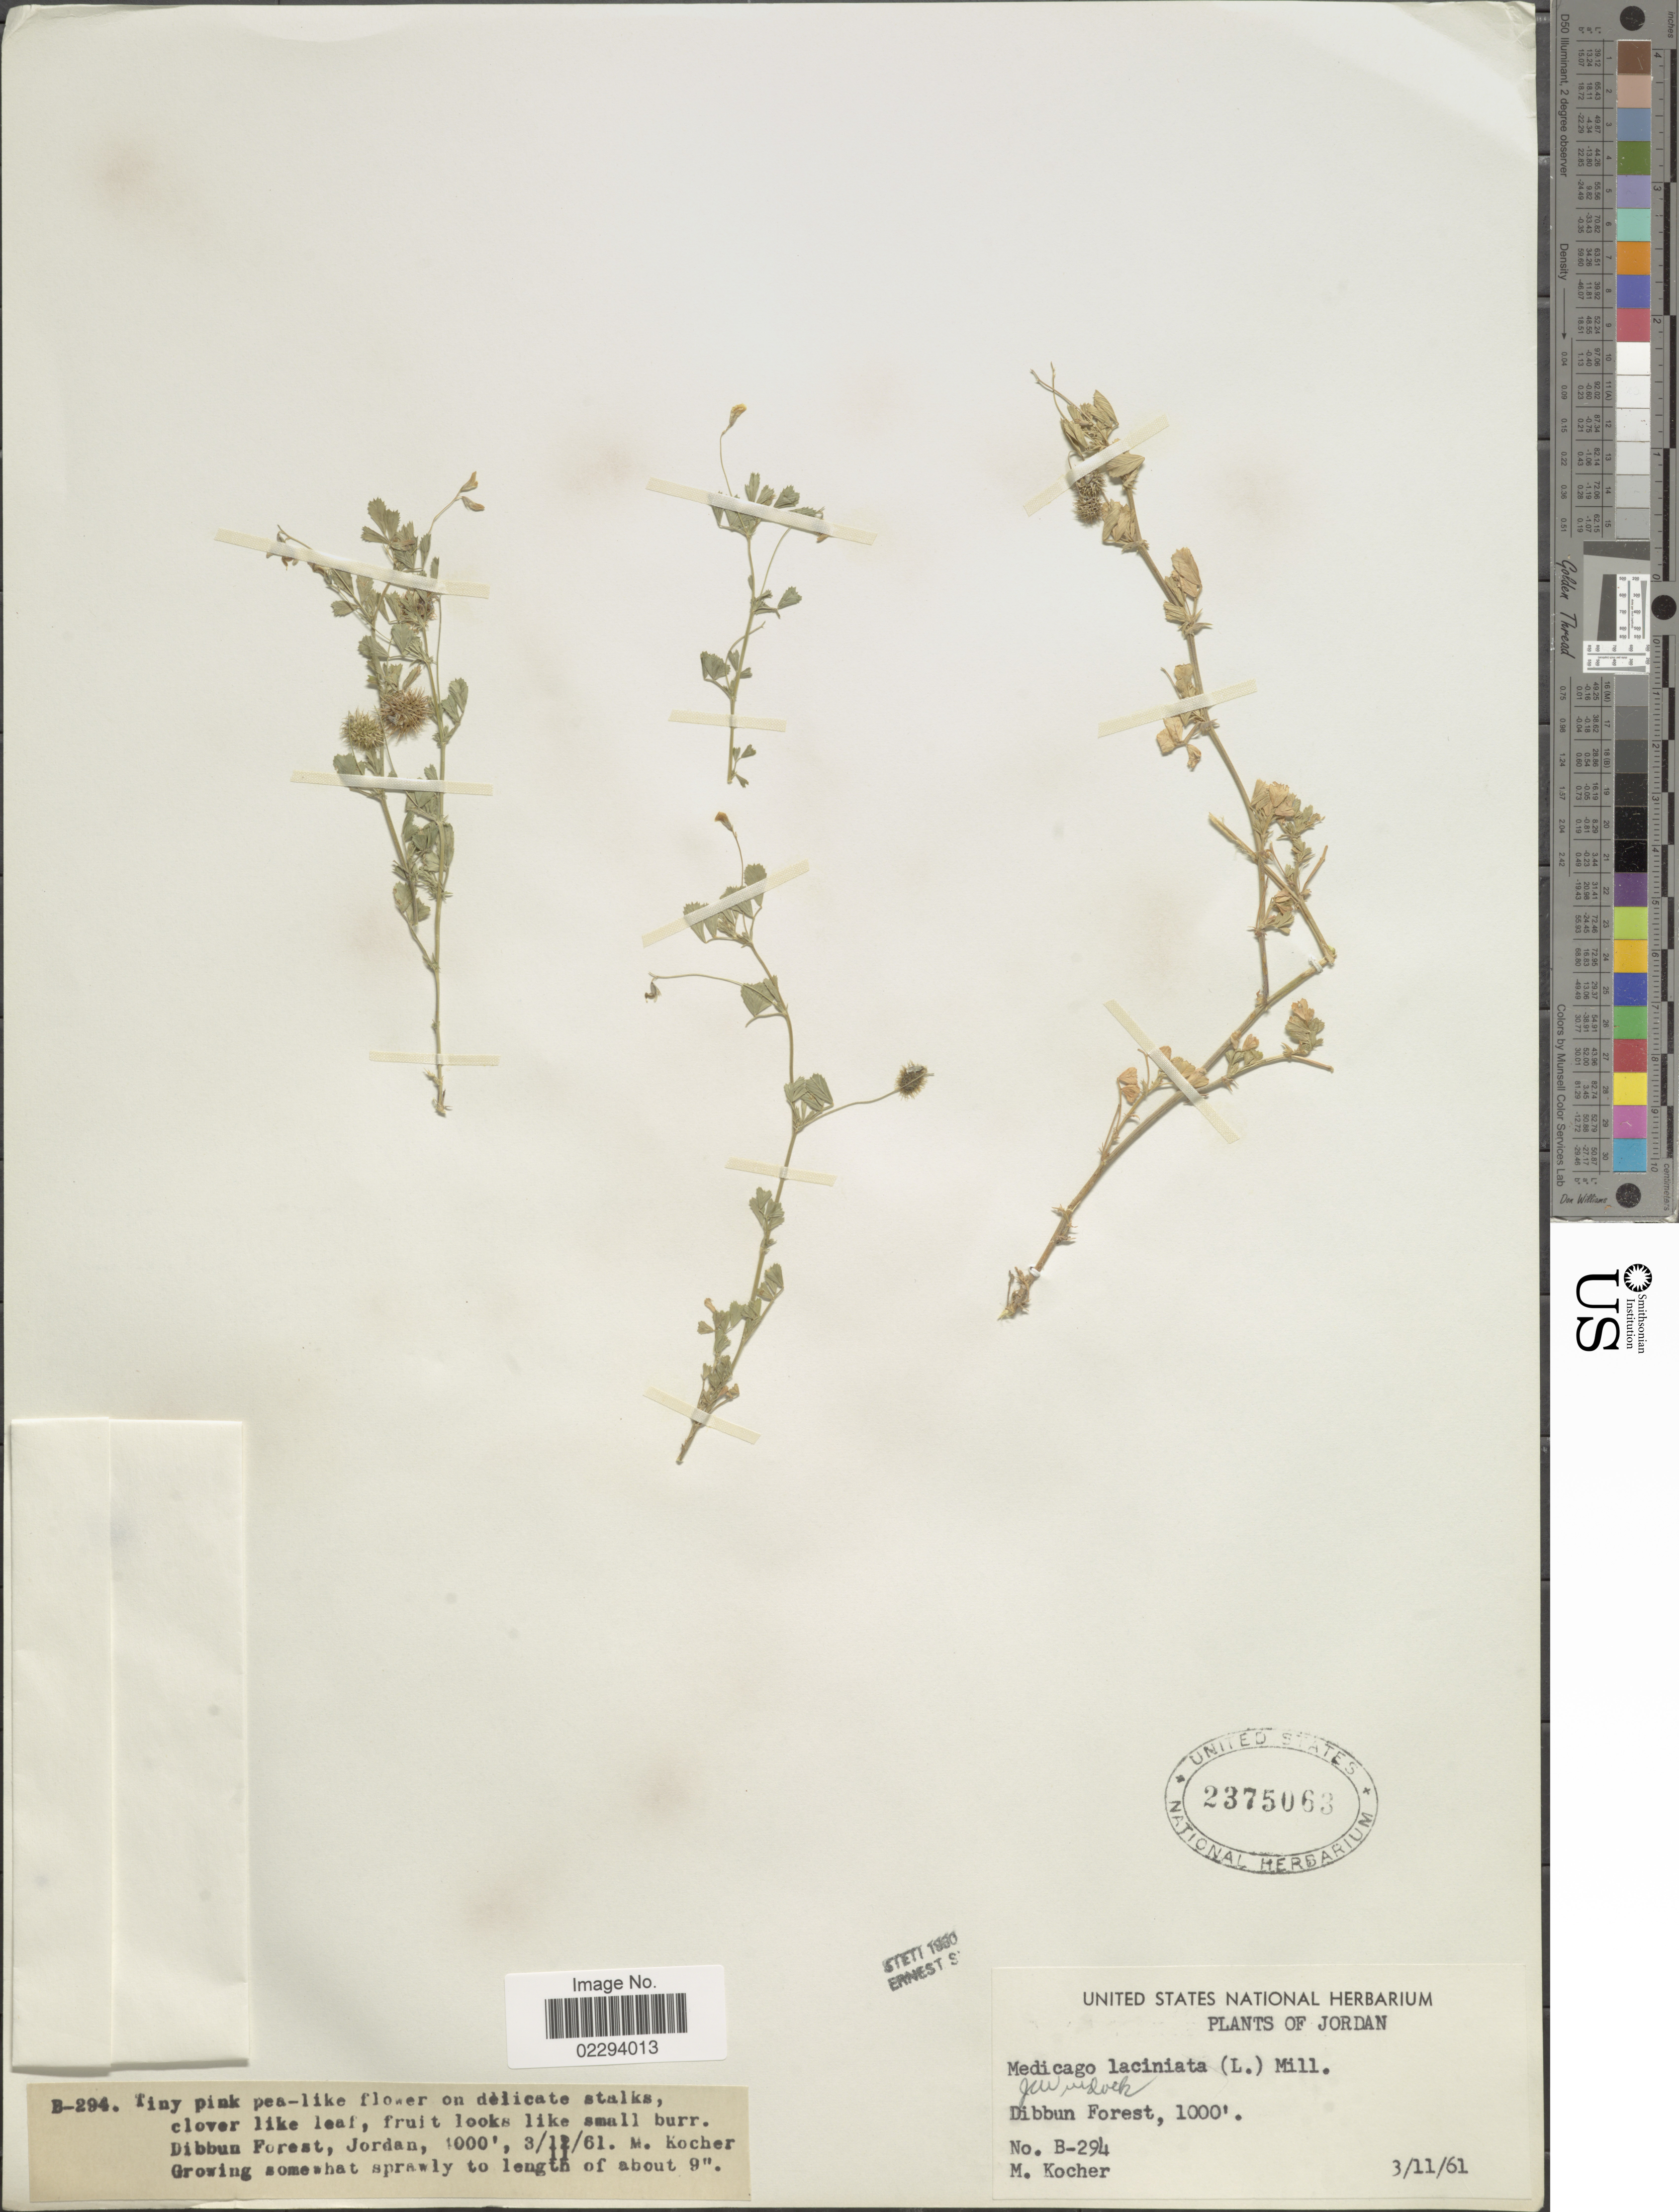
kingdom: Plantae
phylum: Tracheophyta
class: Magnoliopsida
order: Fabales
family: Fabaceae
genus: Medicago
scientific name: Medicago laciniata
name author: (L.) Mill.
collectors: M. Kocher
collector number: B-294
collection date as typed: Transcribed d/m/y: 3/11/61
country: Jordan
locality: Dibbun Forest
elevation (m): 305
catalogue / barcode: US 2375063